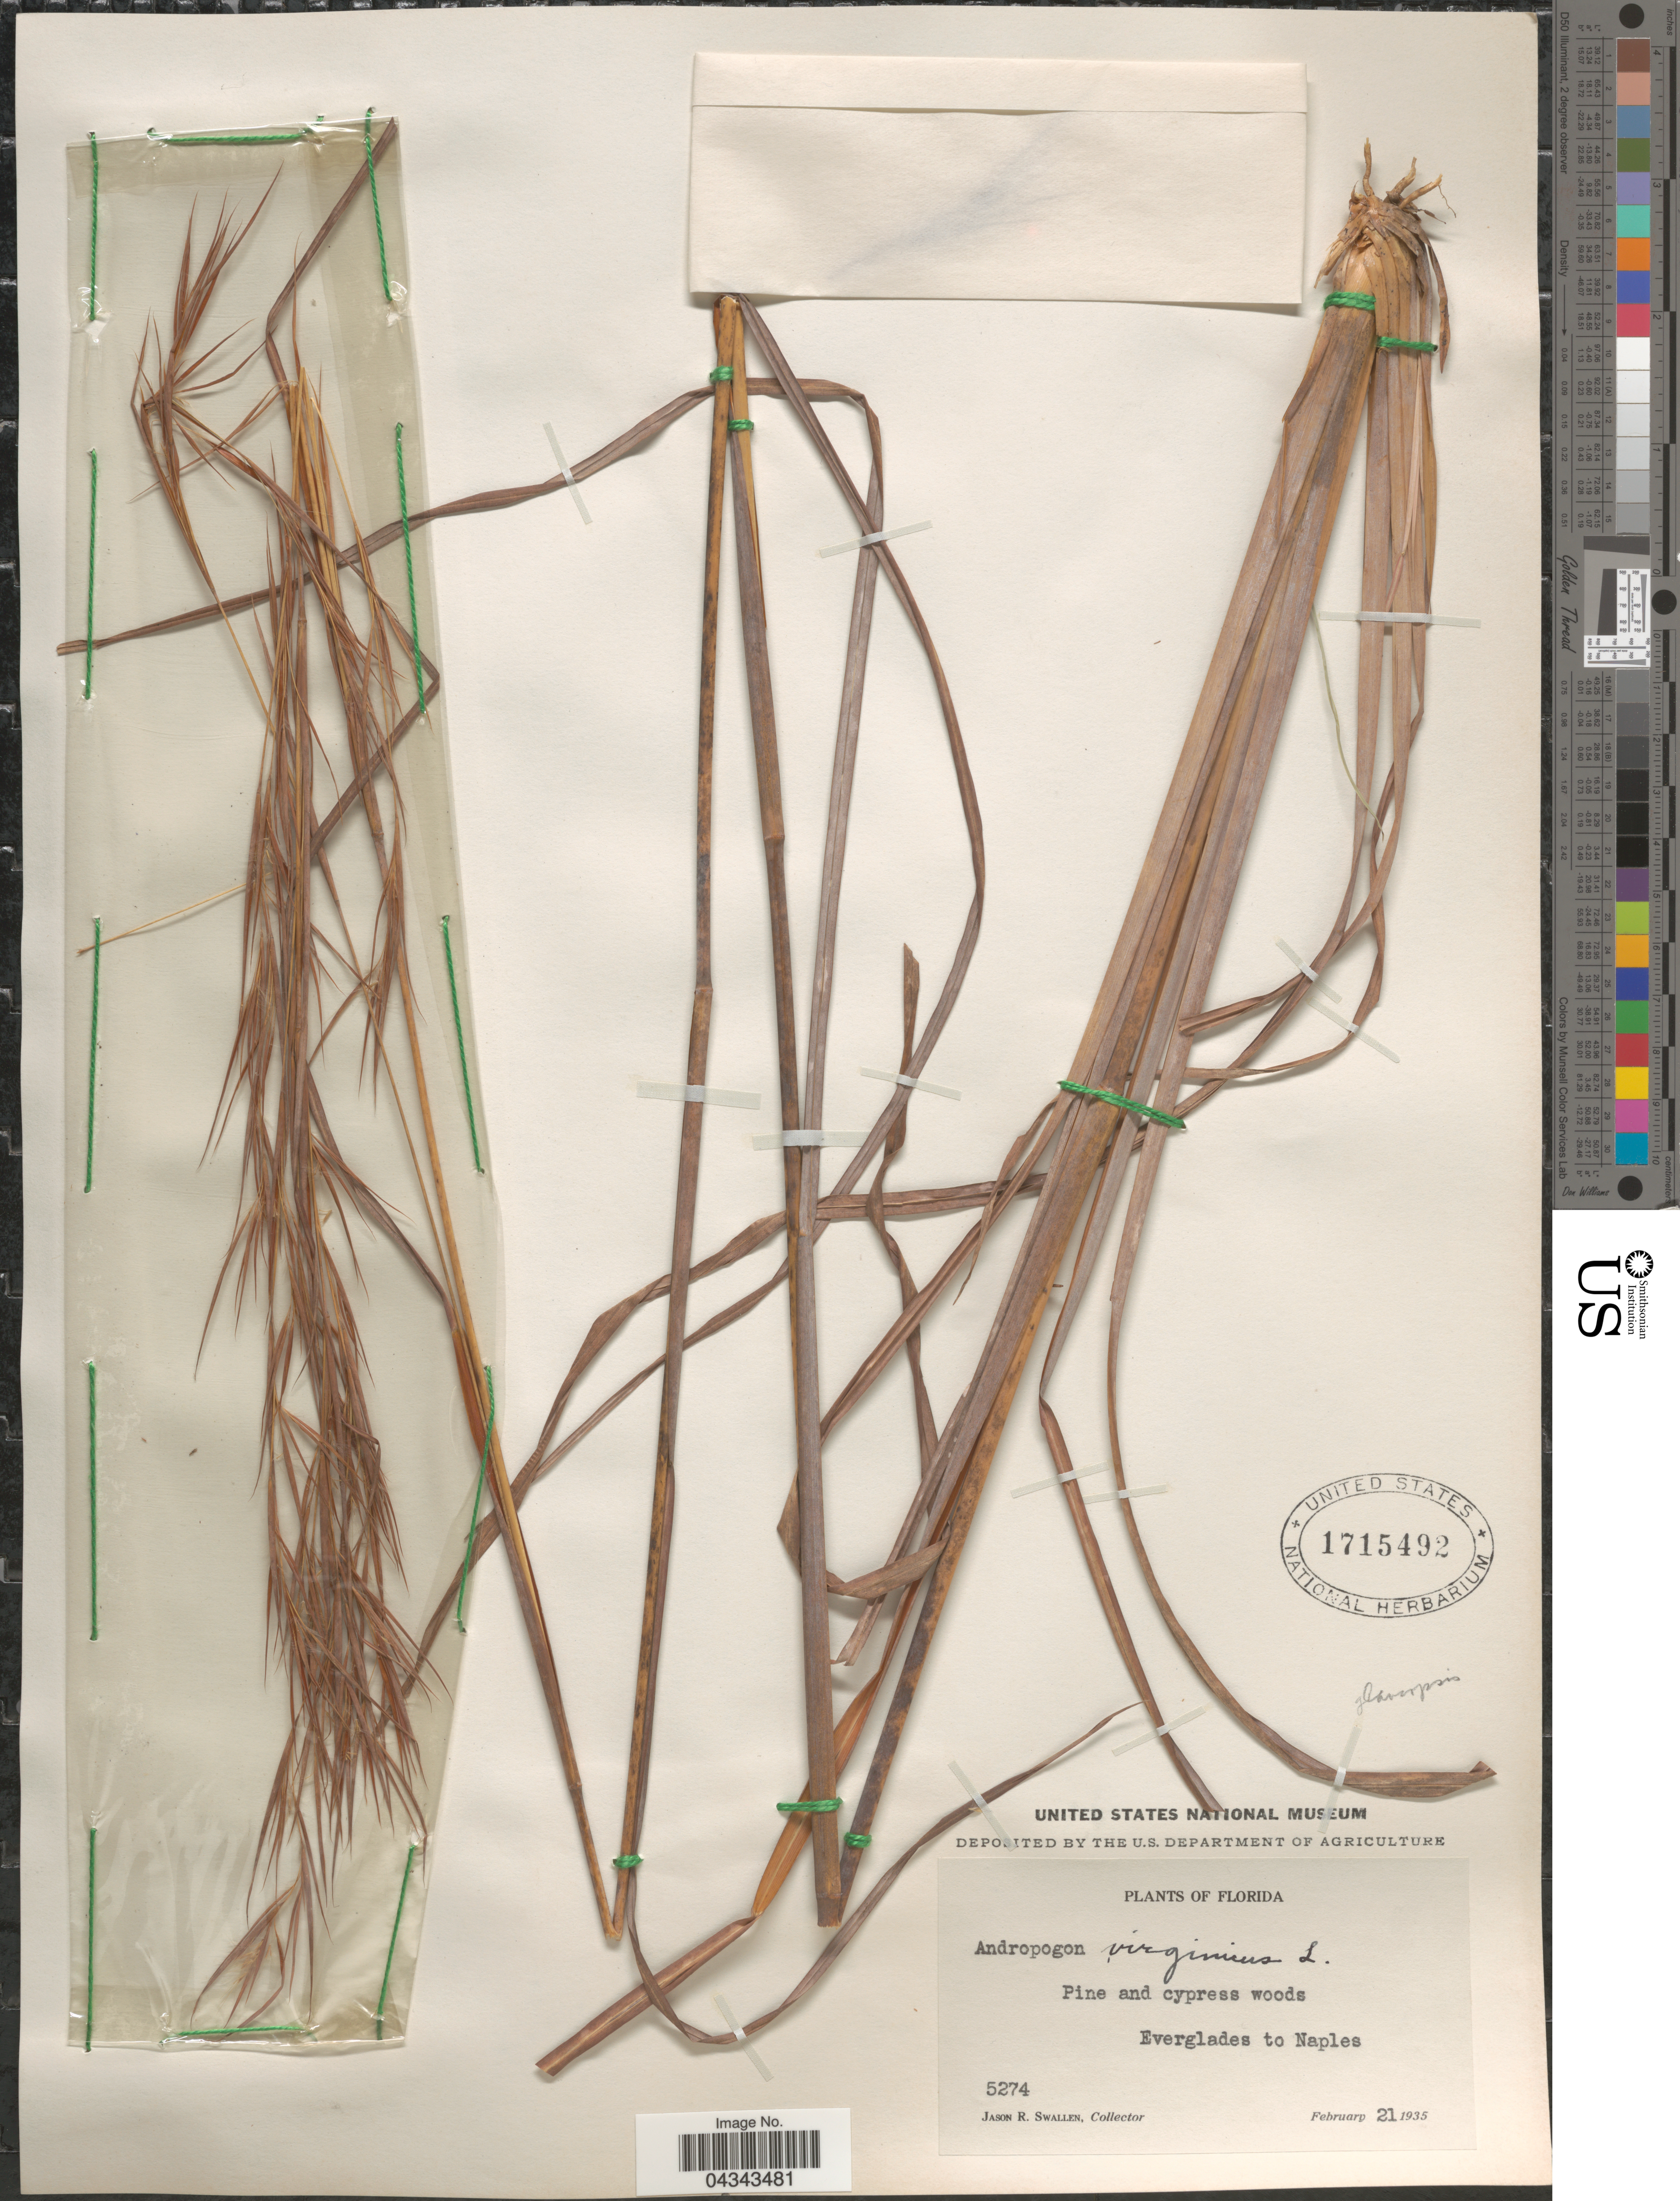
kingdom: Plantae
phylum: Tracheophyta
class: Liliopsida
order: Poales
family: Poaceae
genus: Andropogon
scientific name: Andropogon glomeratus var. glaucopsis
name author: C. Mohr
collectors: J. R. Swallen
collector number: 5274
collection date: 1935-02-21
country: United States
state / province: Florida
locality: Everglades to Naples.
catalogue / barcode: US 1715492